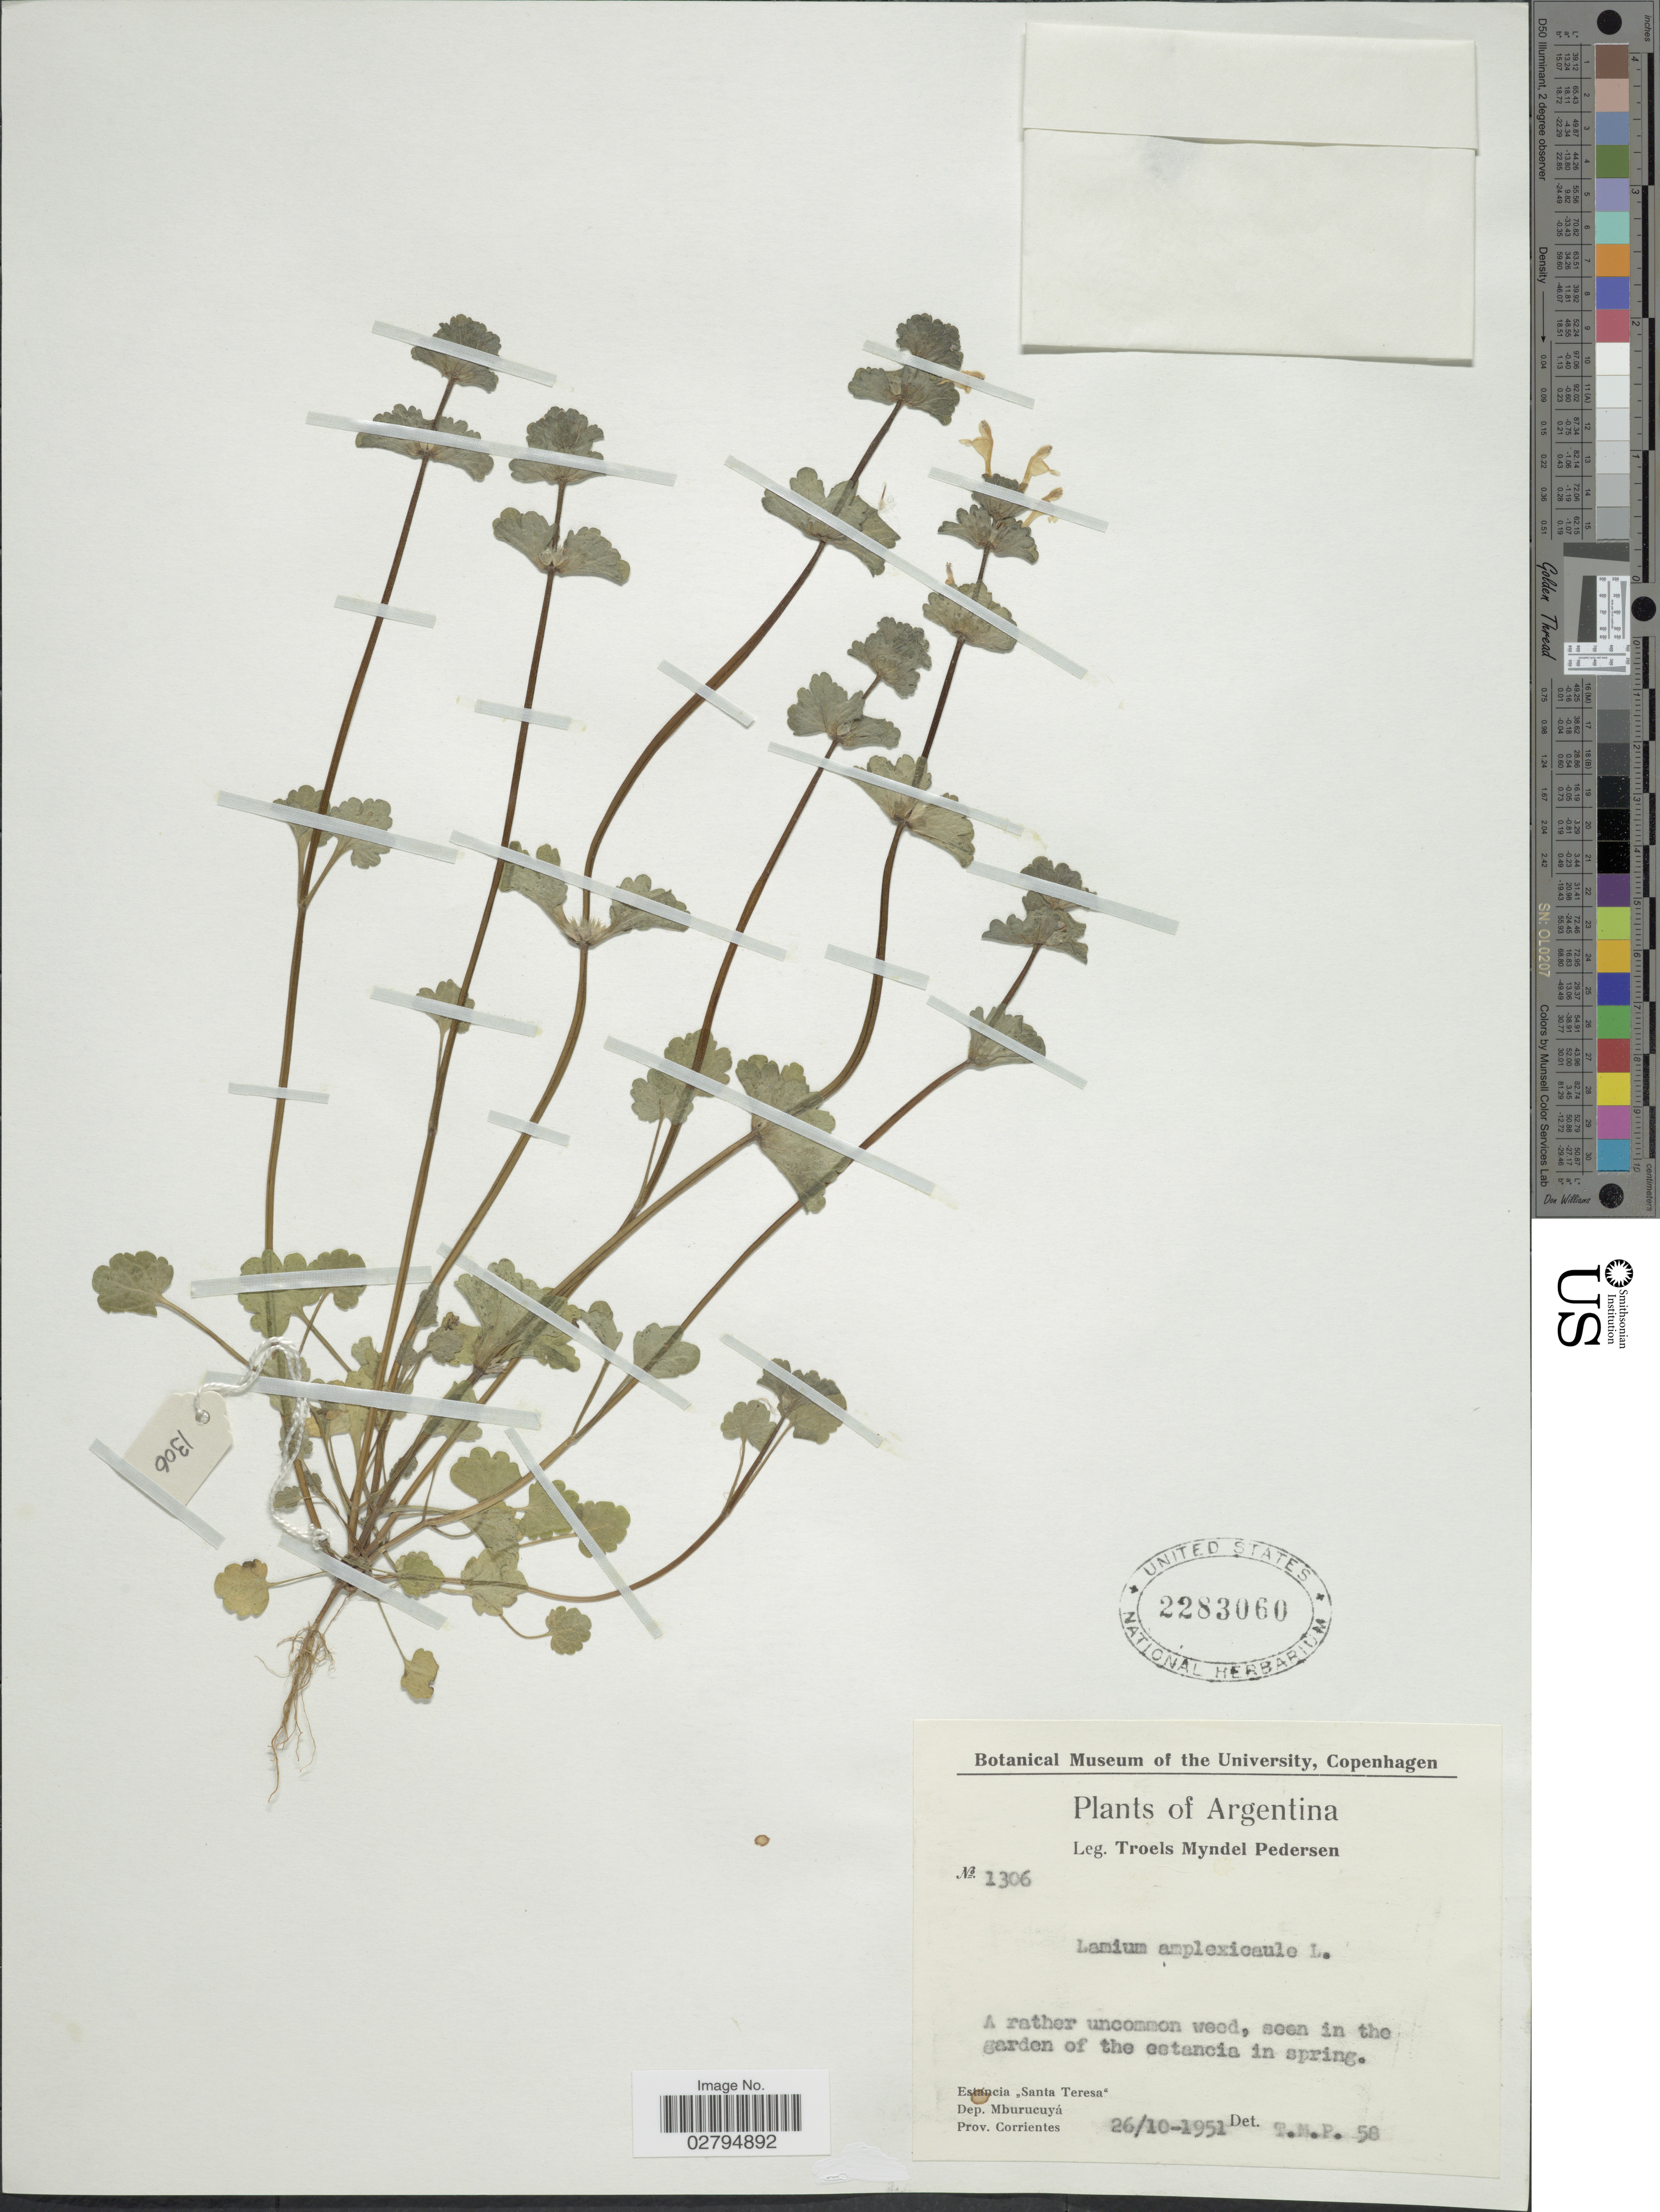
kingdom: Plantae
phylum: Tracheophyta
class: Magnoliopsida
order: Lamiales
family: Lamiaceae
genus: Lamium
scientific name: Lamium amplexicaule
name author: L.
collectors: T. Pederson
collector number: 1306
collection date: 1951-10-26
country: Argentina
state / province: Corrientes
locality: Estancia "Santa Teresa". Dep. Mburucuyá.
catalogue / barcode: US 2283060